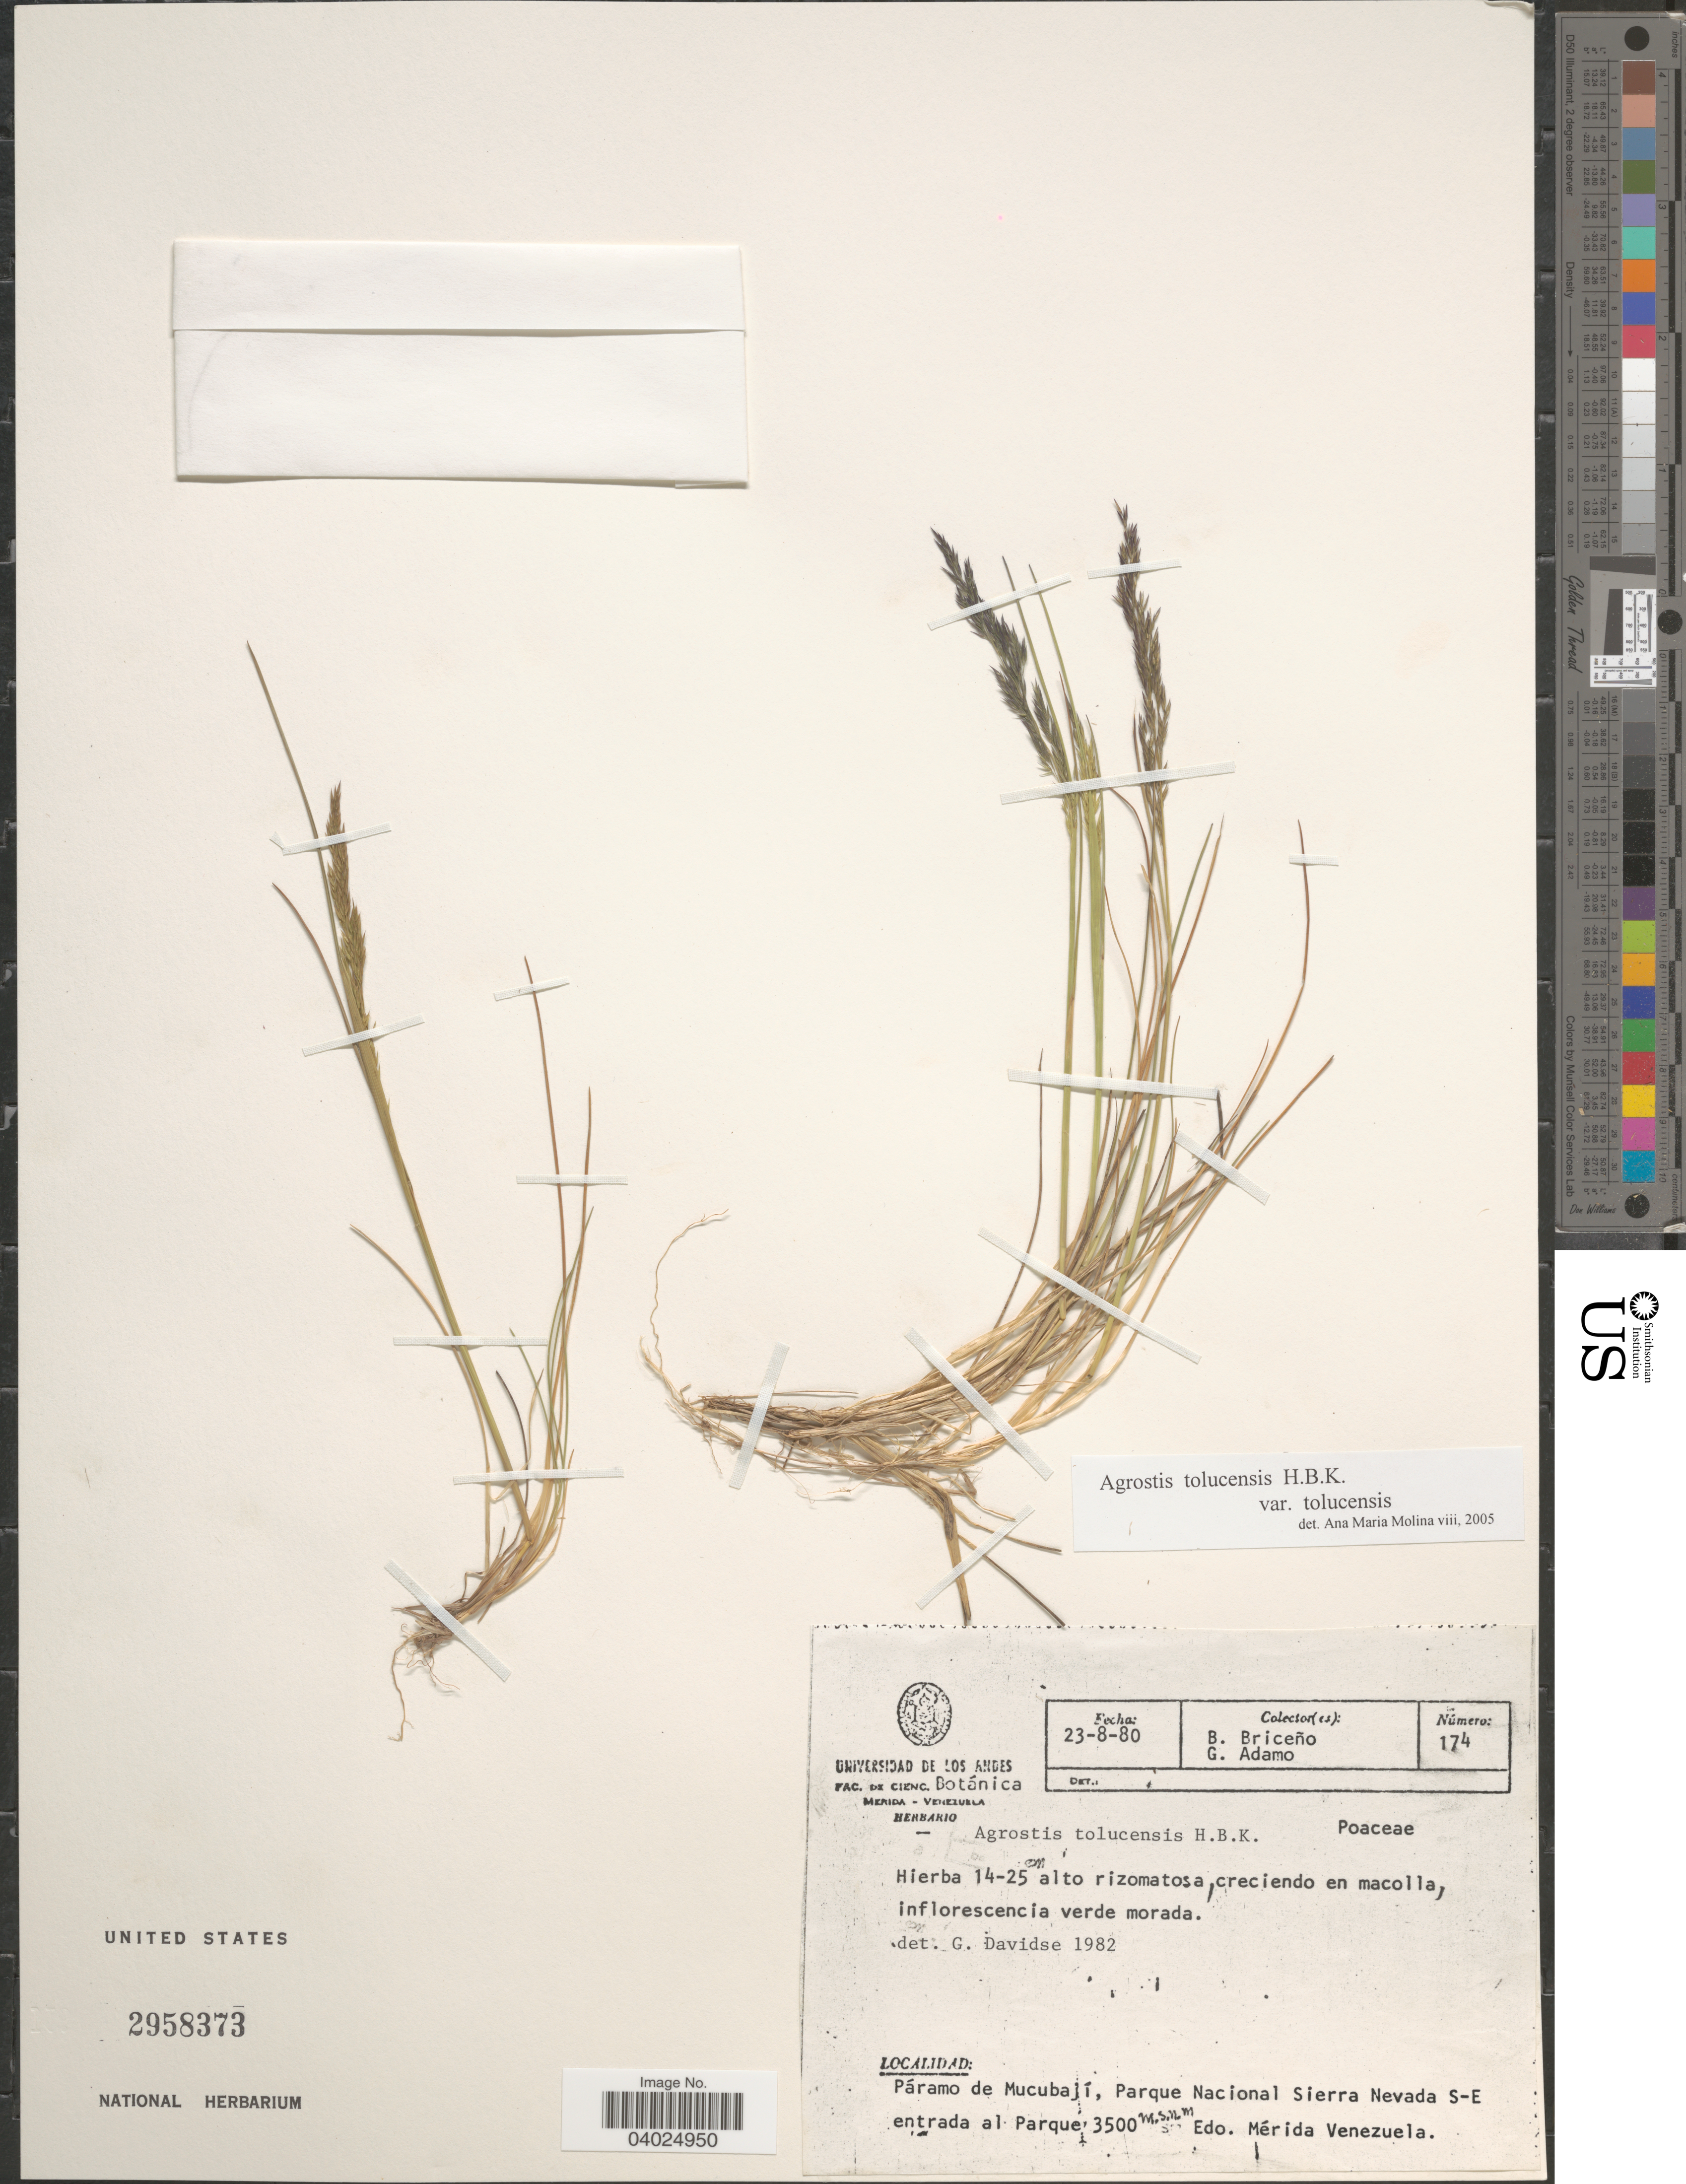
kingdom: Plantae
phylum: Tracheophyta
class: Liliopsida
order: Poales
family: Poaceae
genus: Agrostis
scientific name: Agrostis tolucensis Kunth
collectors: B. Briceño & G. Adamo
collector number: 174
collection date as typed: Transcribed d/m/y: 23/8/80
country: Venezuela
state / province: Merida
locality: Páramo de Mucubají, Parque Nacional Sierra Nevada S-E entrada al Parque.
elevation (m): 3500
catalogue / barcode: US 2958373